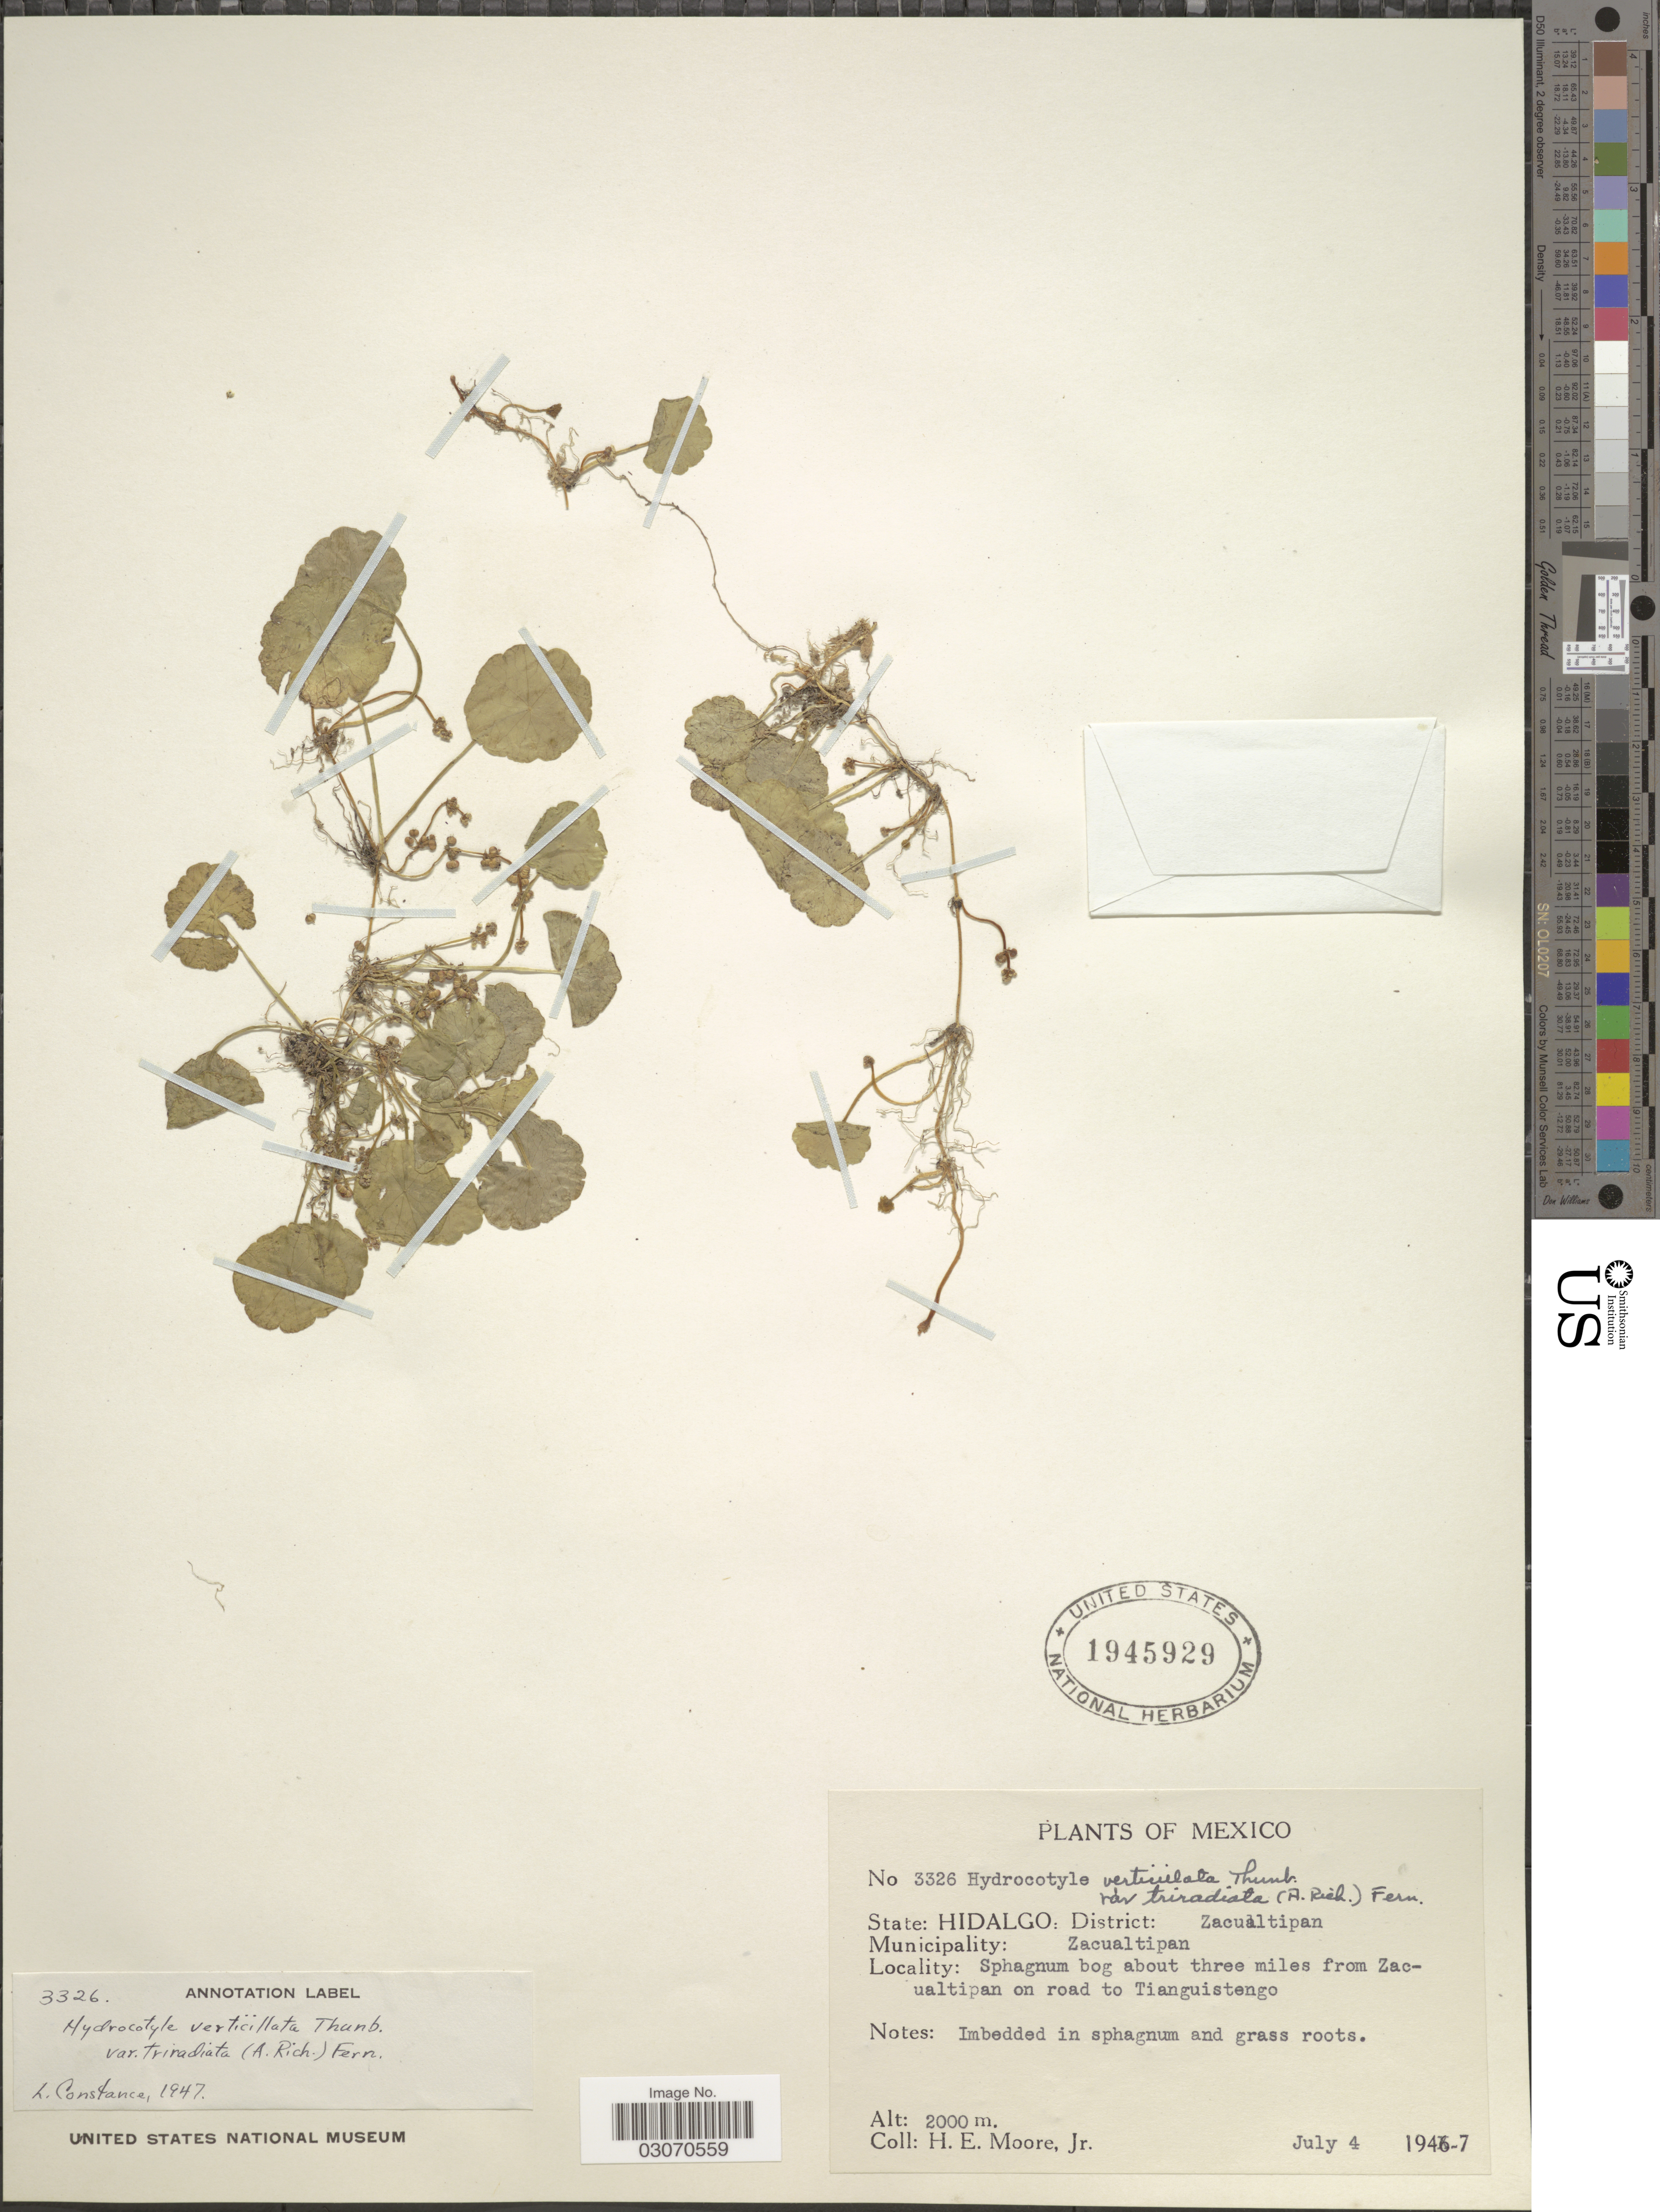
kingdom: Plantae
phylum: Tracheophyta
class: Magnoliopsida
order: Apiales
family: Araliaceae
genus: Hydrocotyle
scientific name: Hydrocotyle verticillata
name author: Thunb.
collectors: H. Moore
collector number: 3326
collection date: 1947-07-04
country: Mexico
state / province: Hidalgo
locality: District: Zacualtipan, Municipality: Zacualtipan, Sphagnum bog about three miles from Zacualitpan on road to Tianguistengo.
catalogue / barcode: US 1945929